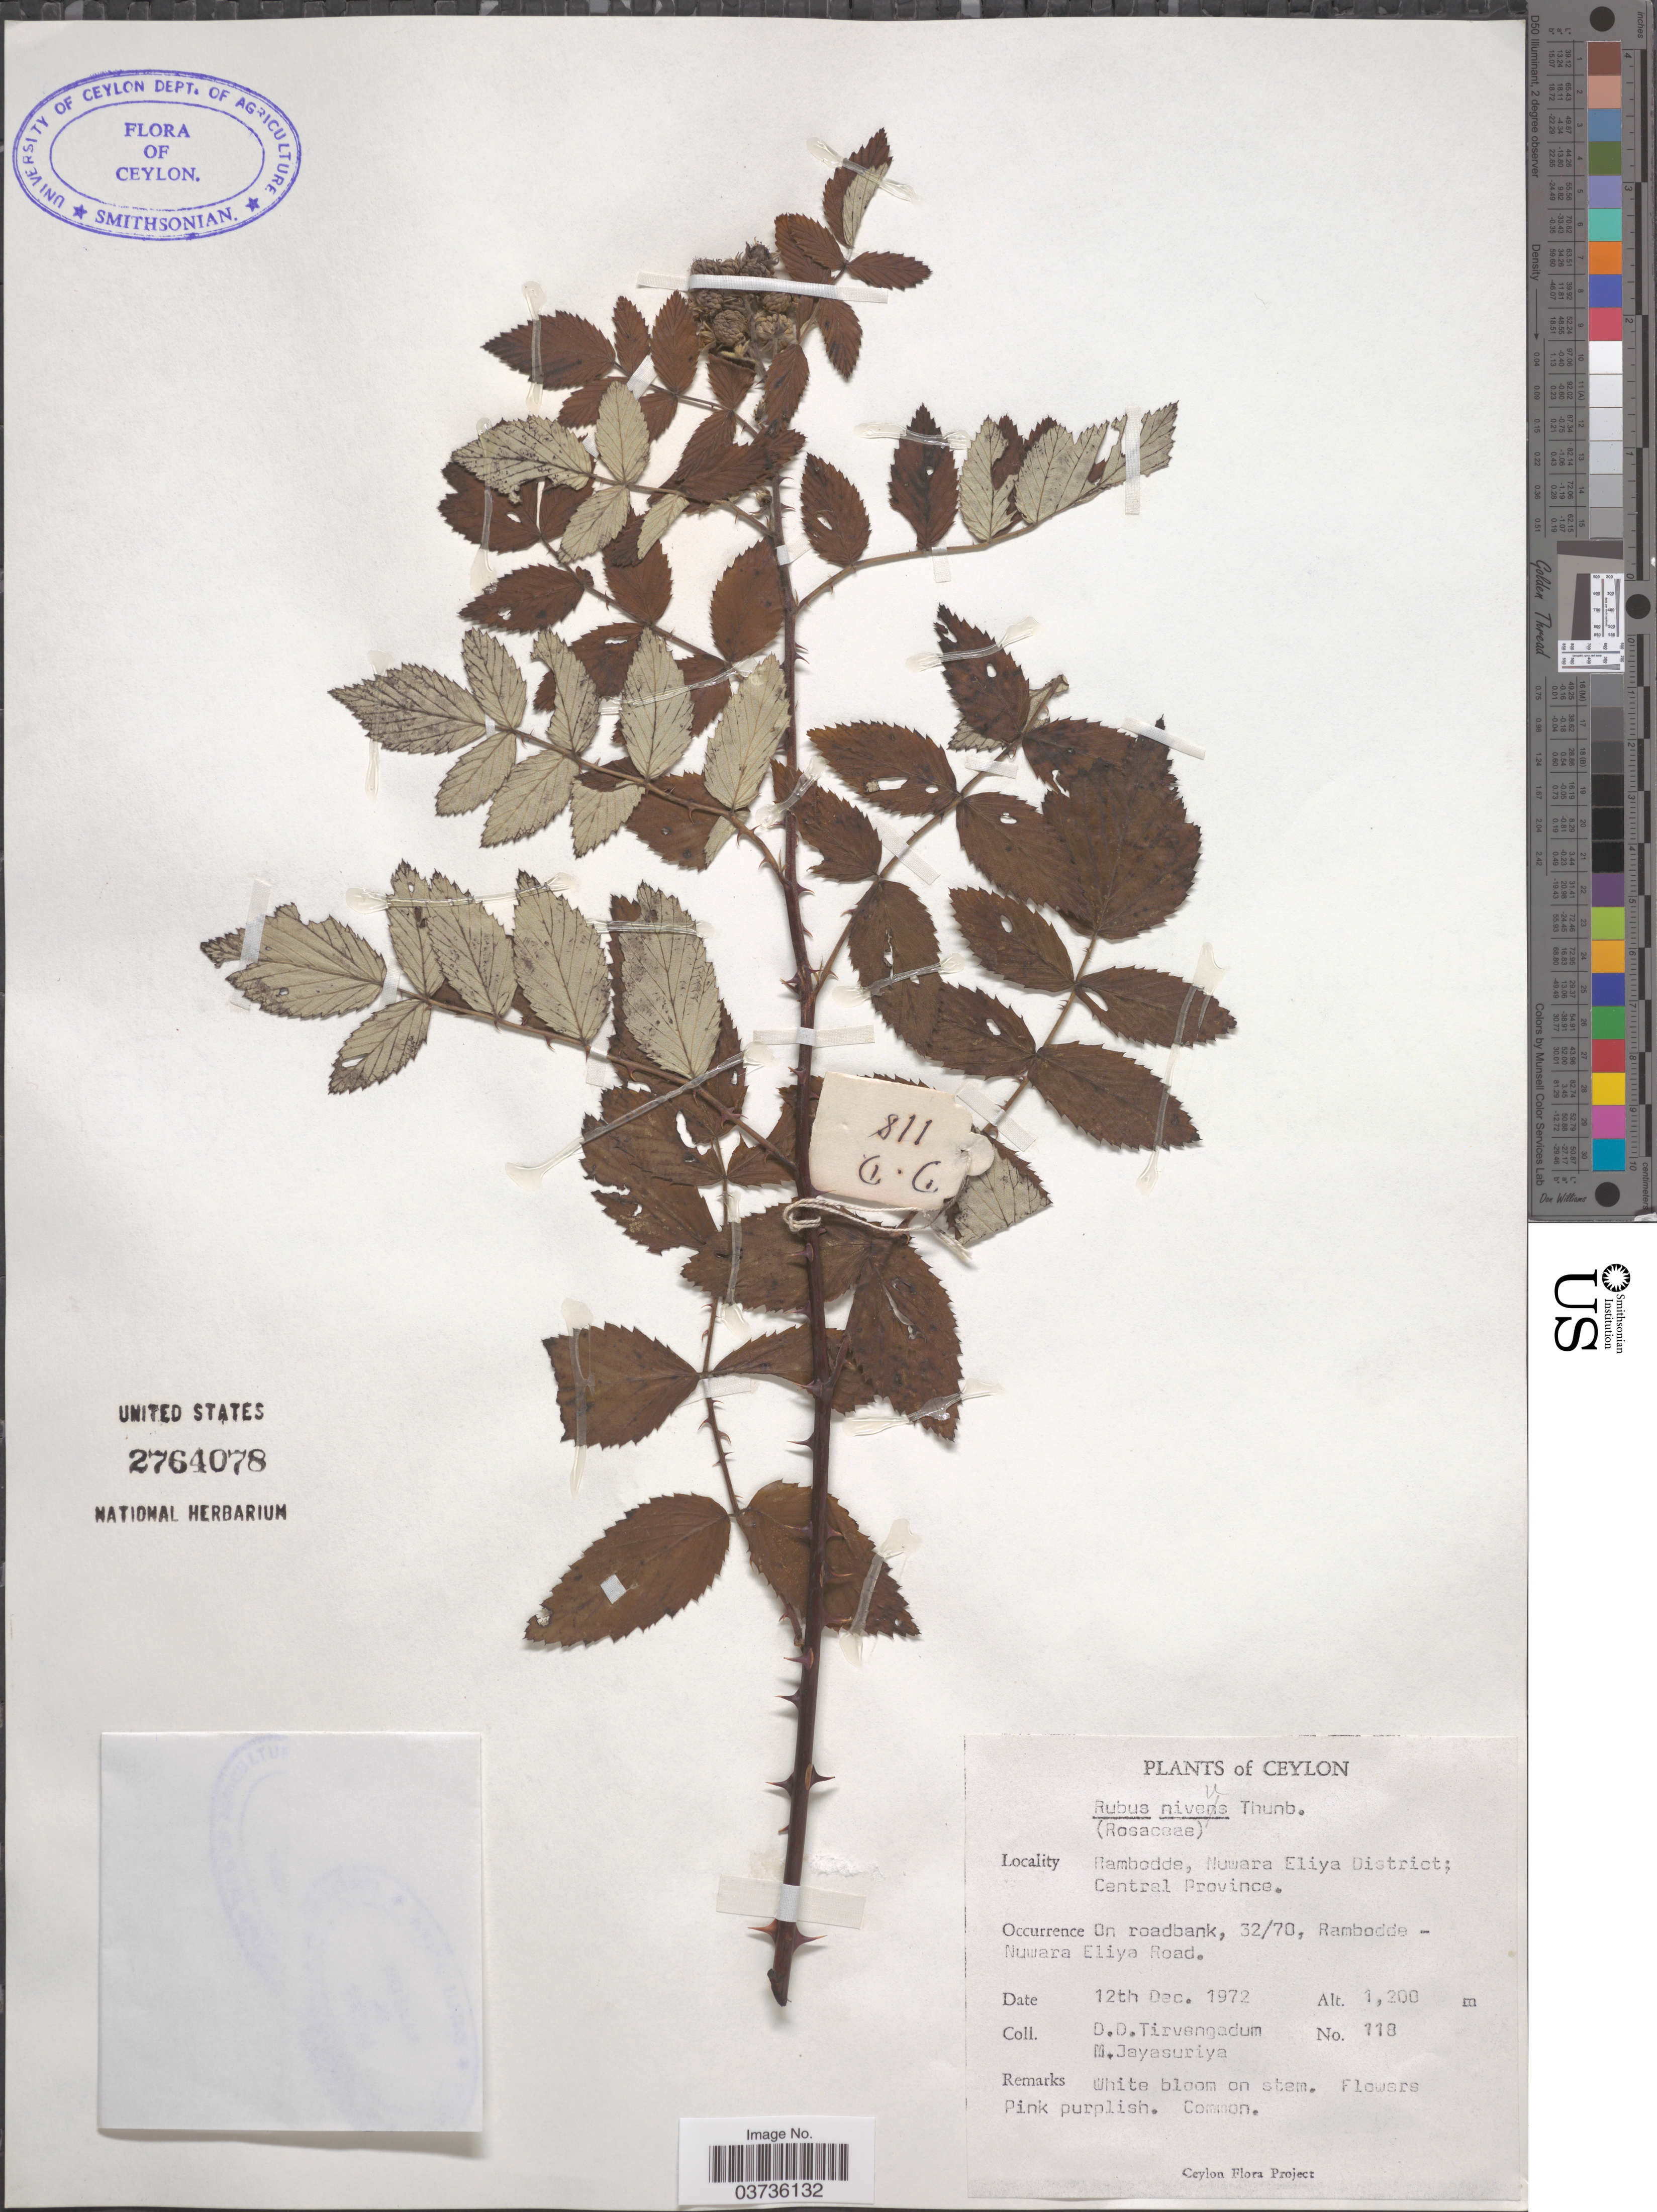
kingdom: Plantae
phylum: Tracheophyta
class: Magnoliopsida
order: Rosales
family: Rosaceae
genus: Rubus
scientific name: Rubus niveus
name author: Thunb.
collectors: D. Tirvengadum & M. Jayasuriya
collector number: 118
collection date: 1972-12-12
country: Sri Lanka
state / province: Central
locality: Ceylon. Rambodde, Nuwara Eliya District. On roadbank, 32/70, Rambodde - Nuwara Eliya Road.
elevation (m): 1200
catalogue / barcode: US 2764078